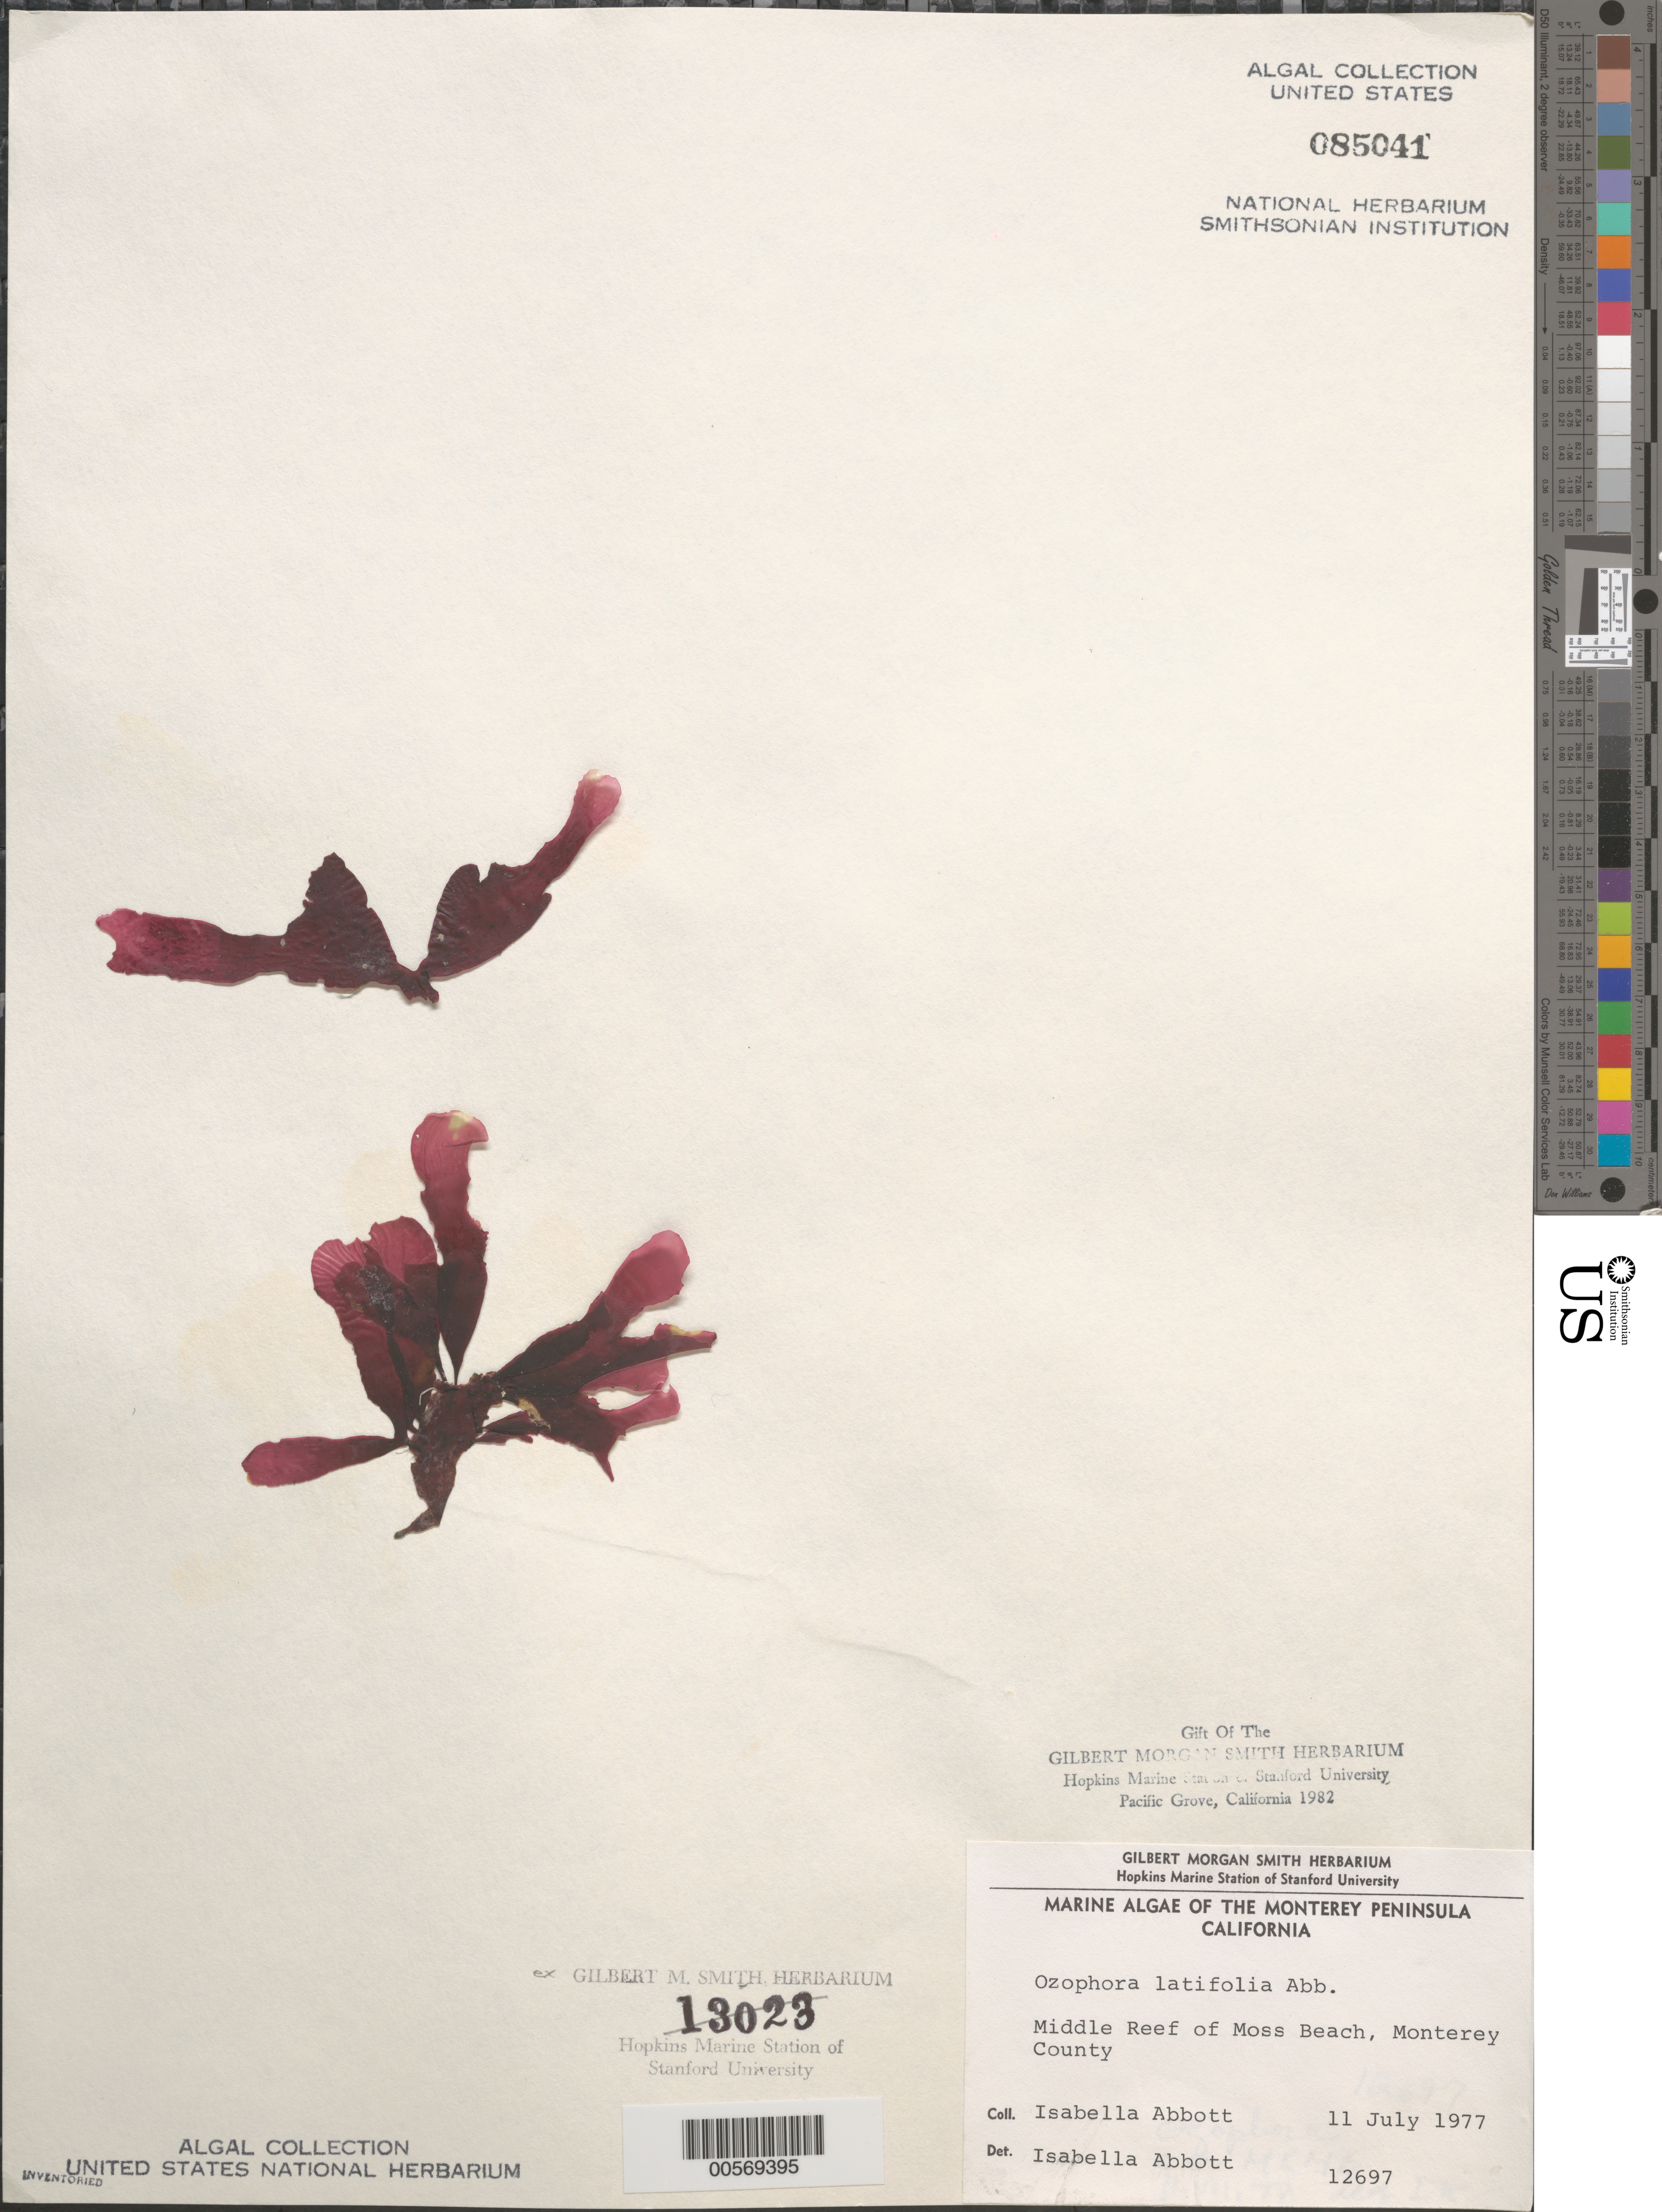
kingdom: Plantae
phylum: Rhodophyta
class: Florideophyceae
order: Gigartinales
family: Phyllophoraceae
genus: Ozophora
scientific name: Ozophora latifolia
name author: I.A. Abbott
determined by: Abbott, Isabella A.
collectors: I. A. Abbott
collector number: IAA 12697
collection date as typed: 11 Jul 1977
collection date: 1977-07-11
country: United States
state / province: California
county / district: Monterey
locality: Middle Reef of Moss Beach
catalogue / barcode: US 85041